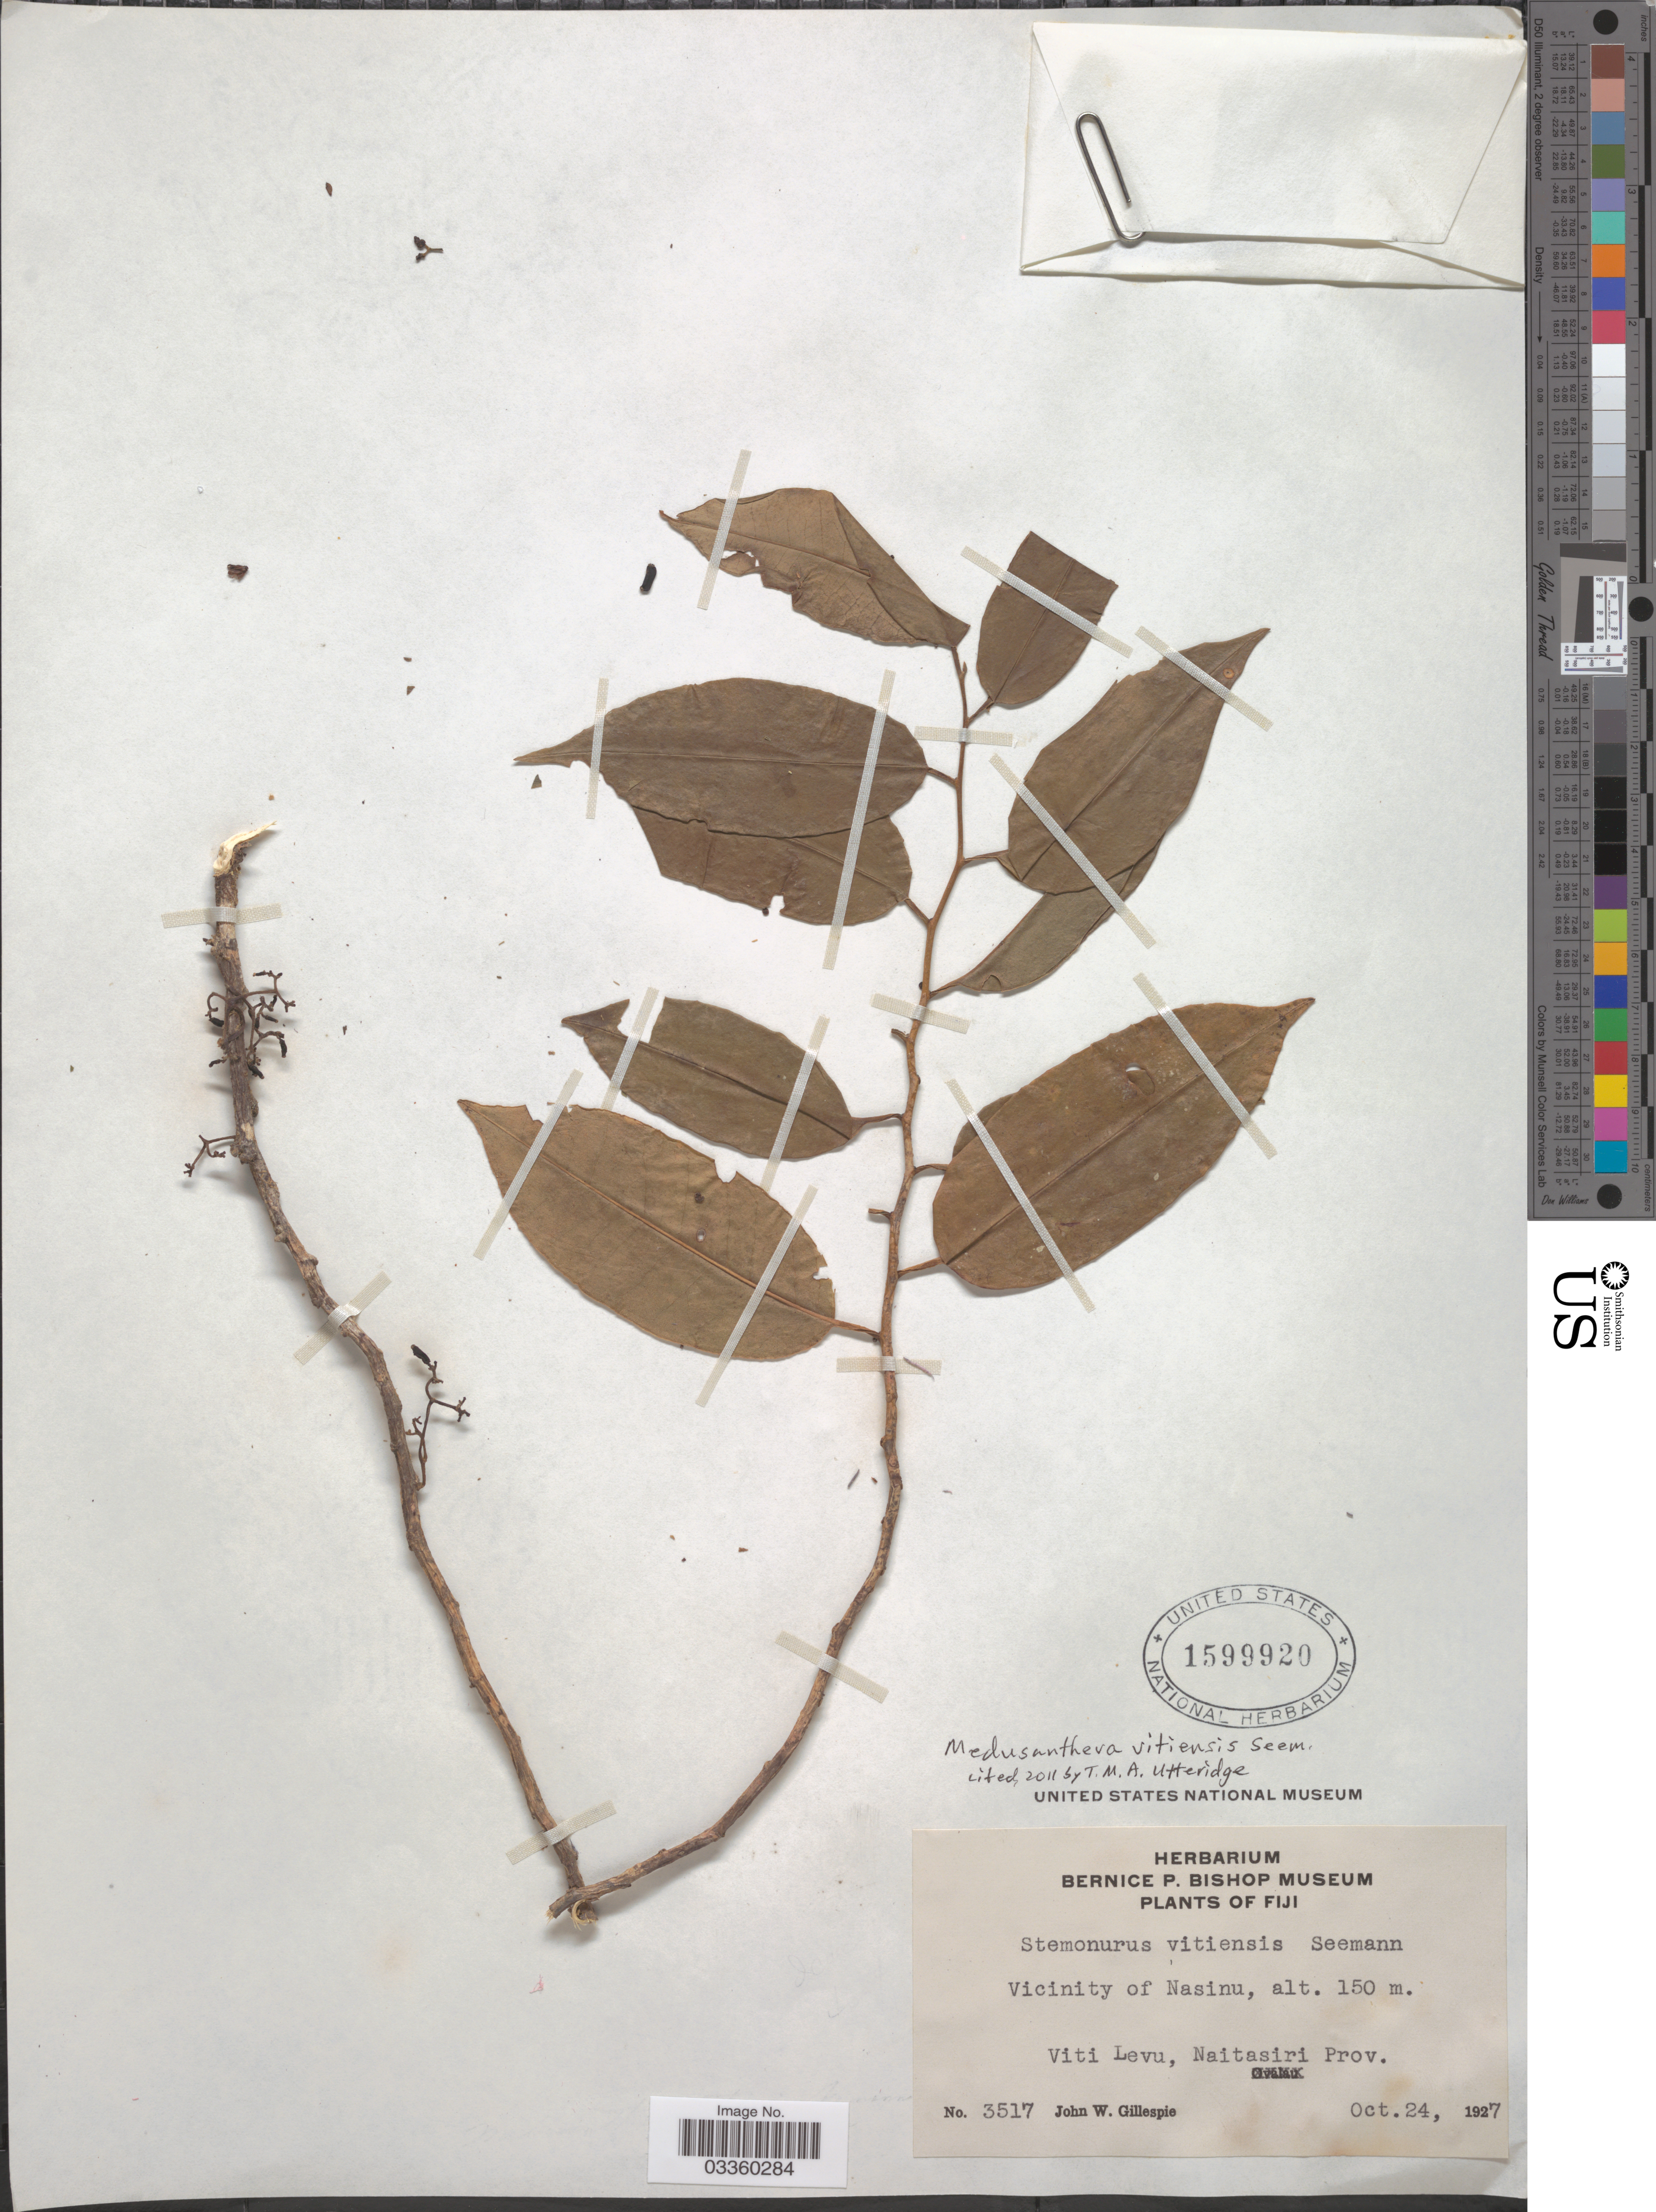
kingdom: Plantae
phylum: Tracheophyta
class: Magnoliopsida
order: Cardiopteridales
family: Stemonuraceae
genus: Medusanthera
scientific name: Medusanthera vitiensis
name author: Seem.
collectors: J. W. Gillespie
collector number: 3517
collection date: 1927-10-24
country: Fiji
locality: Vicinity of Nasinu. Viti Levu, Naitasiri Prov.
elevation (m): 150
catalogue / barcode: US 1599920